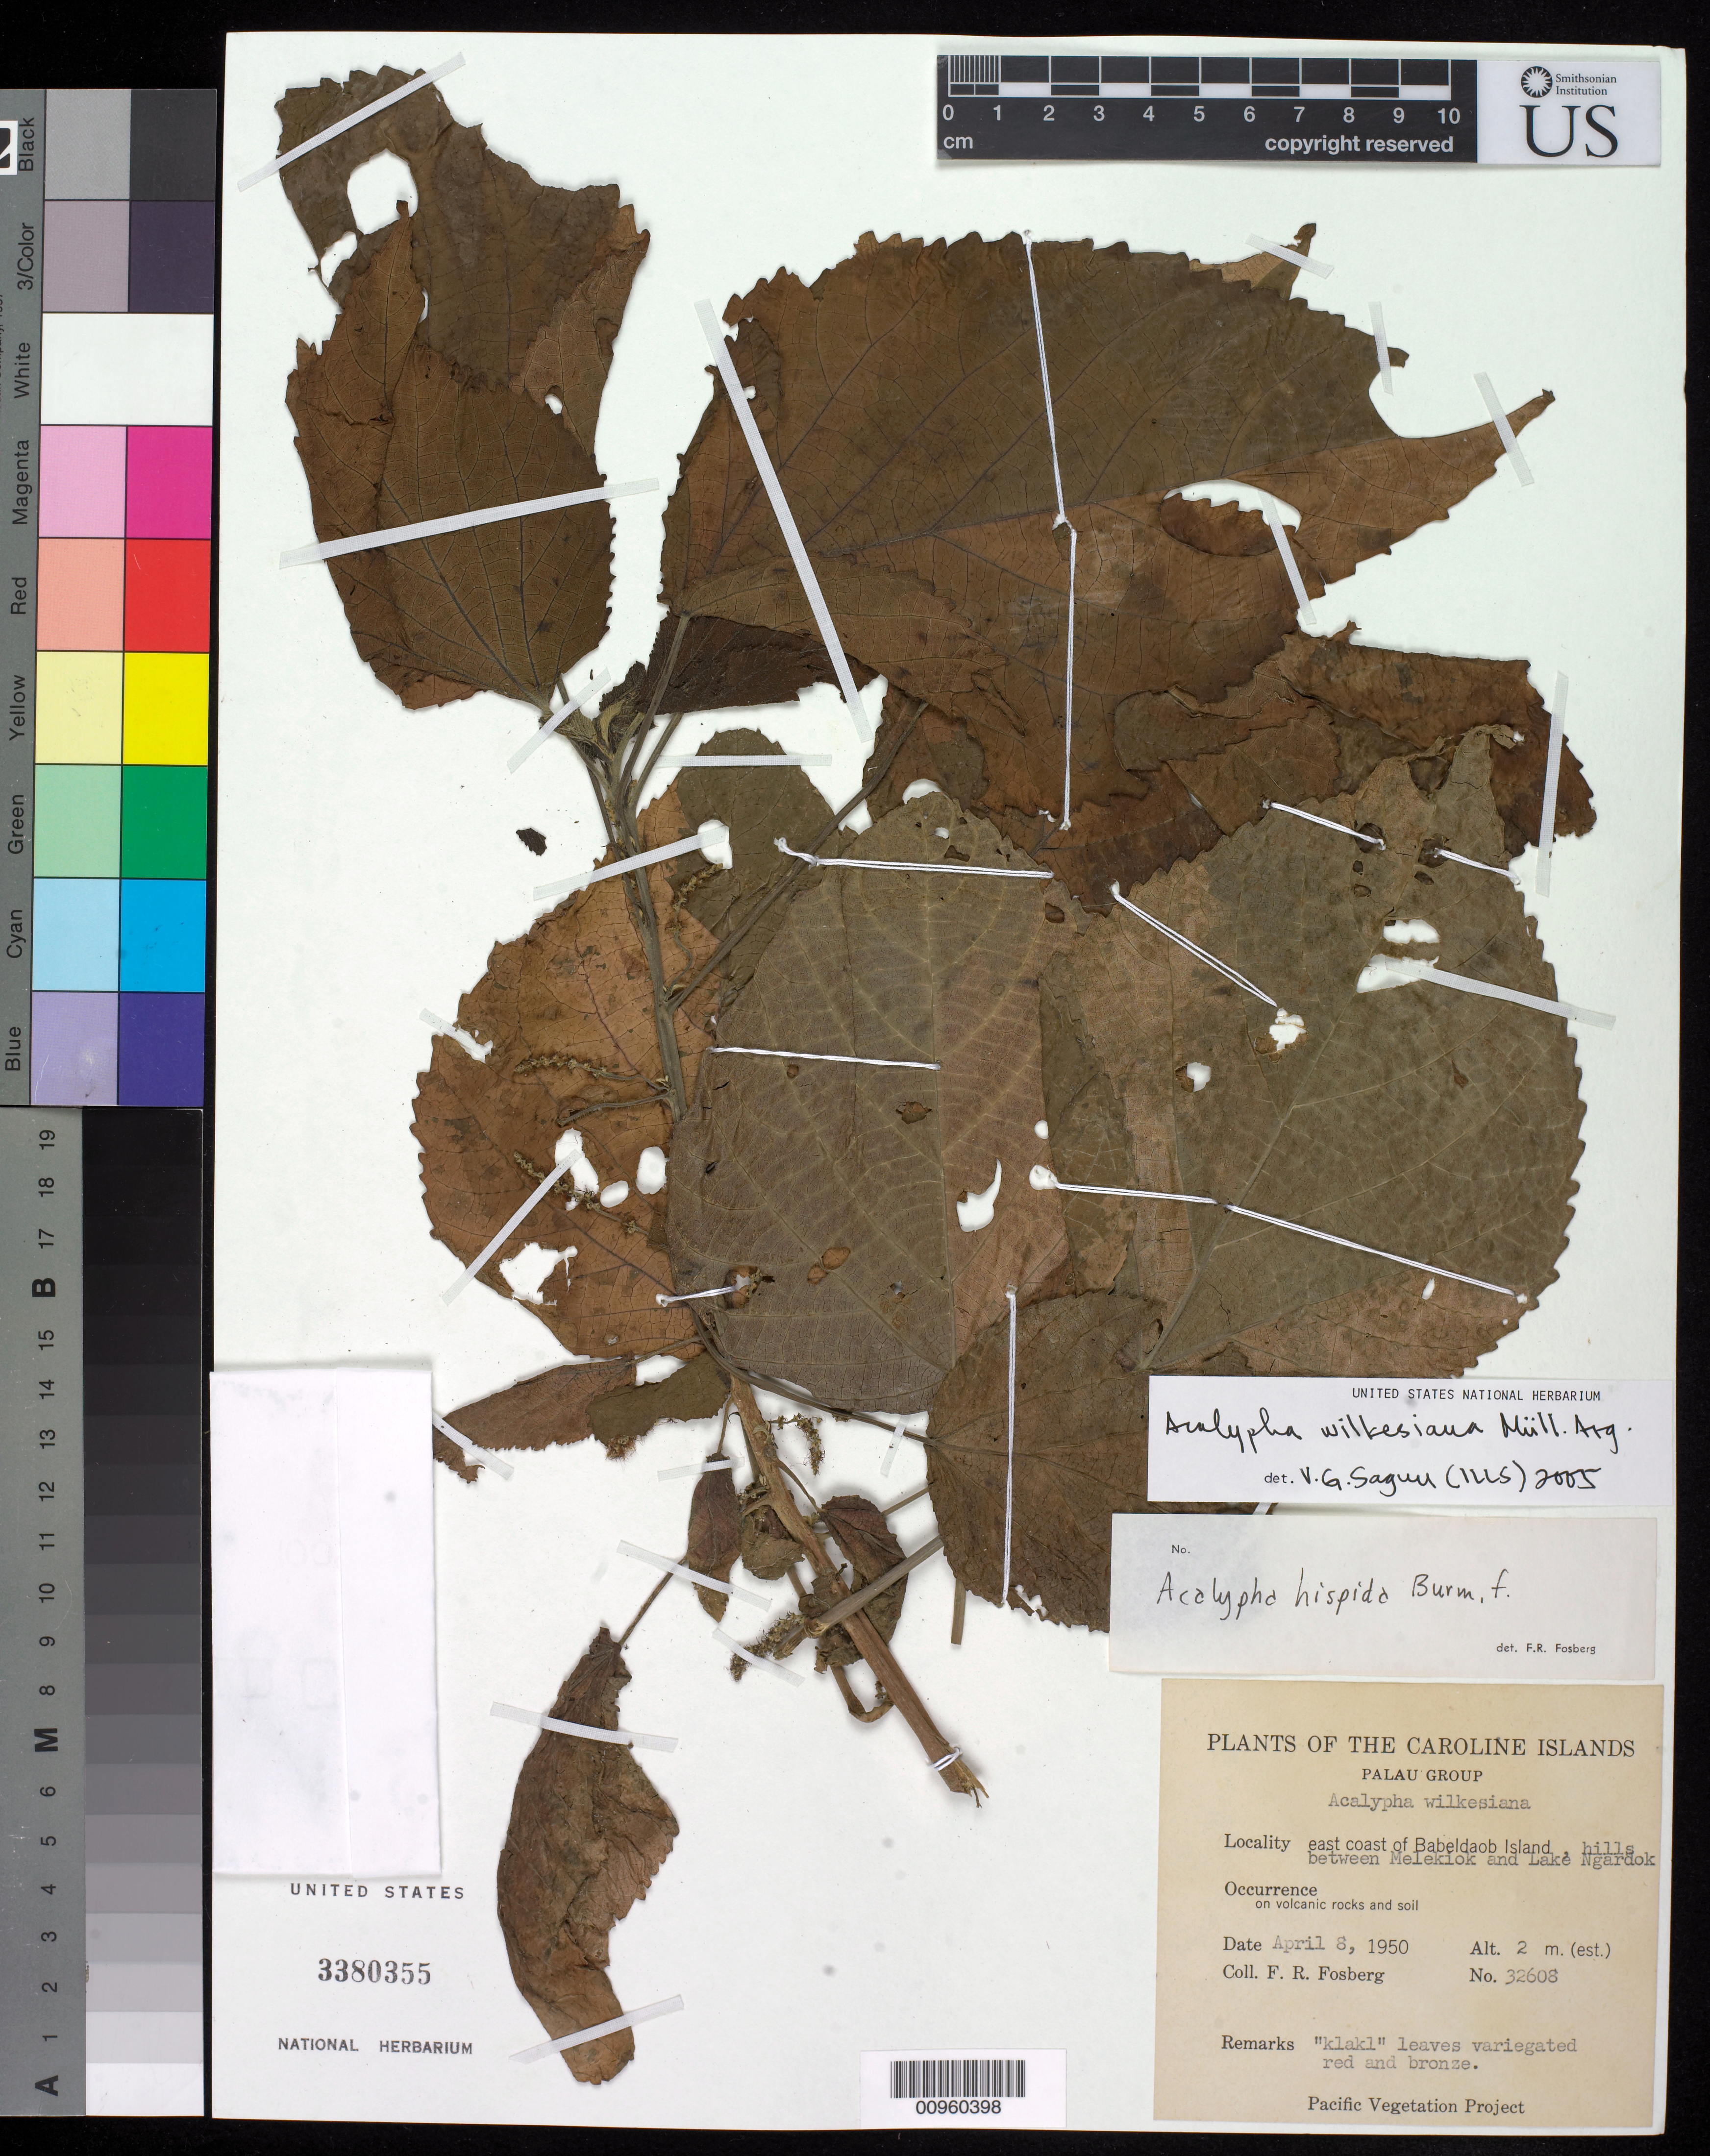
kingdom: Plantae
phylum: Tracheophyta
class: Magnoliopsida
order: Malpighiales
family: Euphorbiaceae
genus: Acalypha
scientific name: Acalypha wilkesiana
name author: Müll. Arg. in DC.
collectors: F. R. Fosberg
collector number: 32608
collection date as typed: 12 Apr 1946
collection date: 1946-04-12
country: Micronesia, Federated States of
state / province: Pohnpei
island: Pohnpei [Ponape]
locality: Ronkiti, southwest corner of island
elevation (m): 1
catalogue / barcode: US 3380355